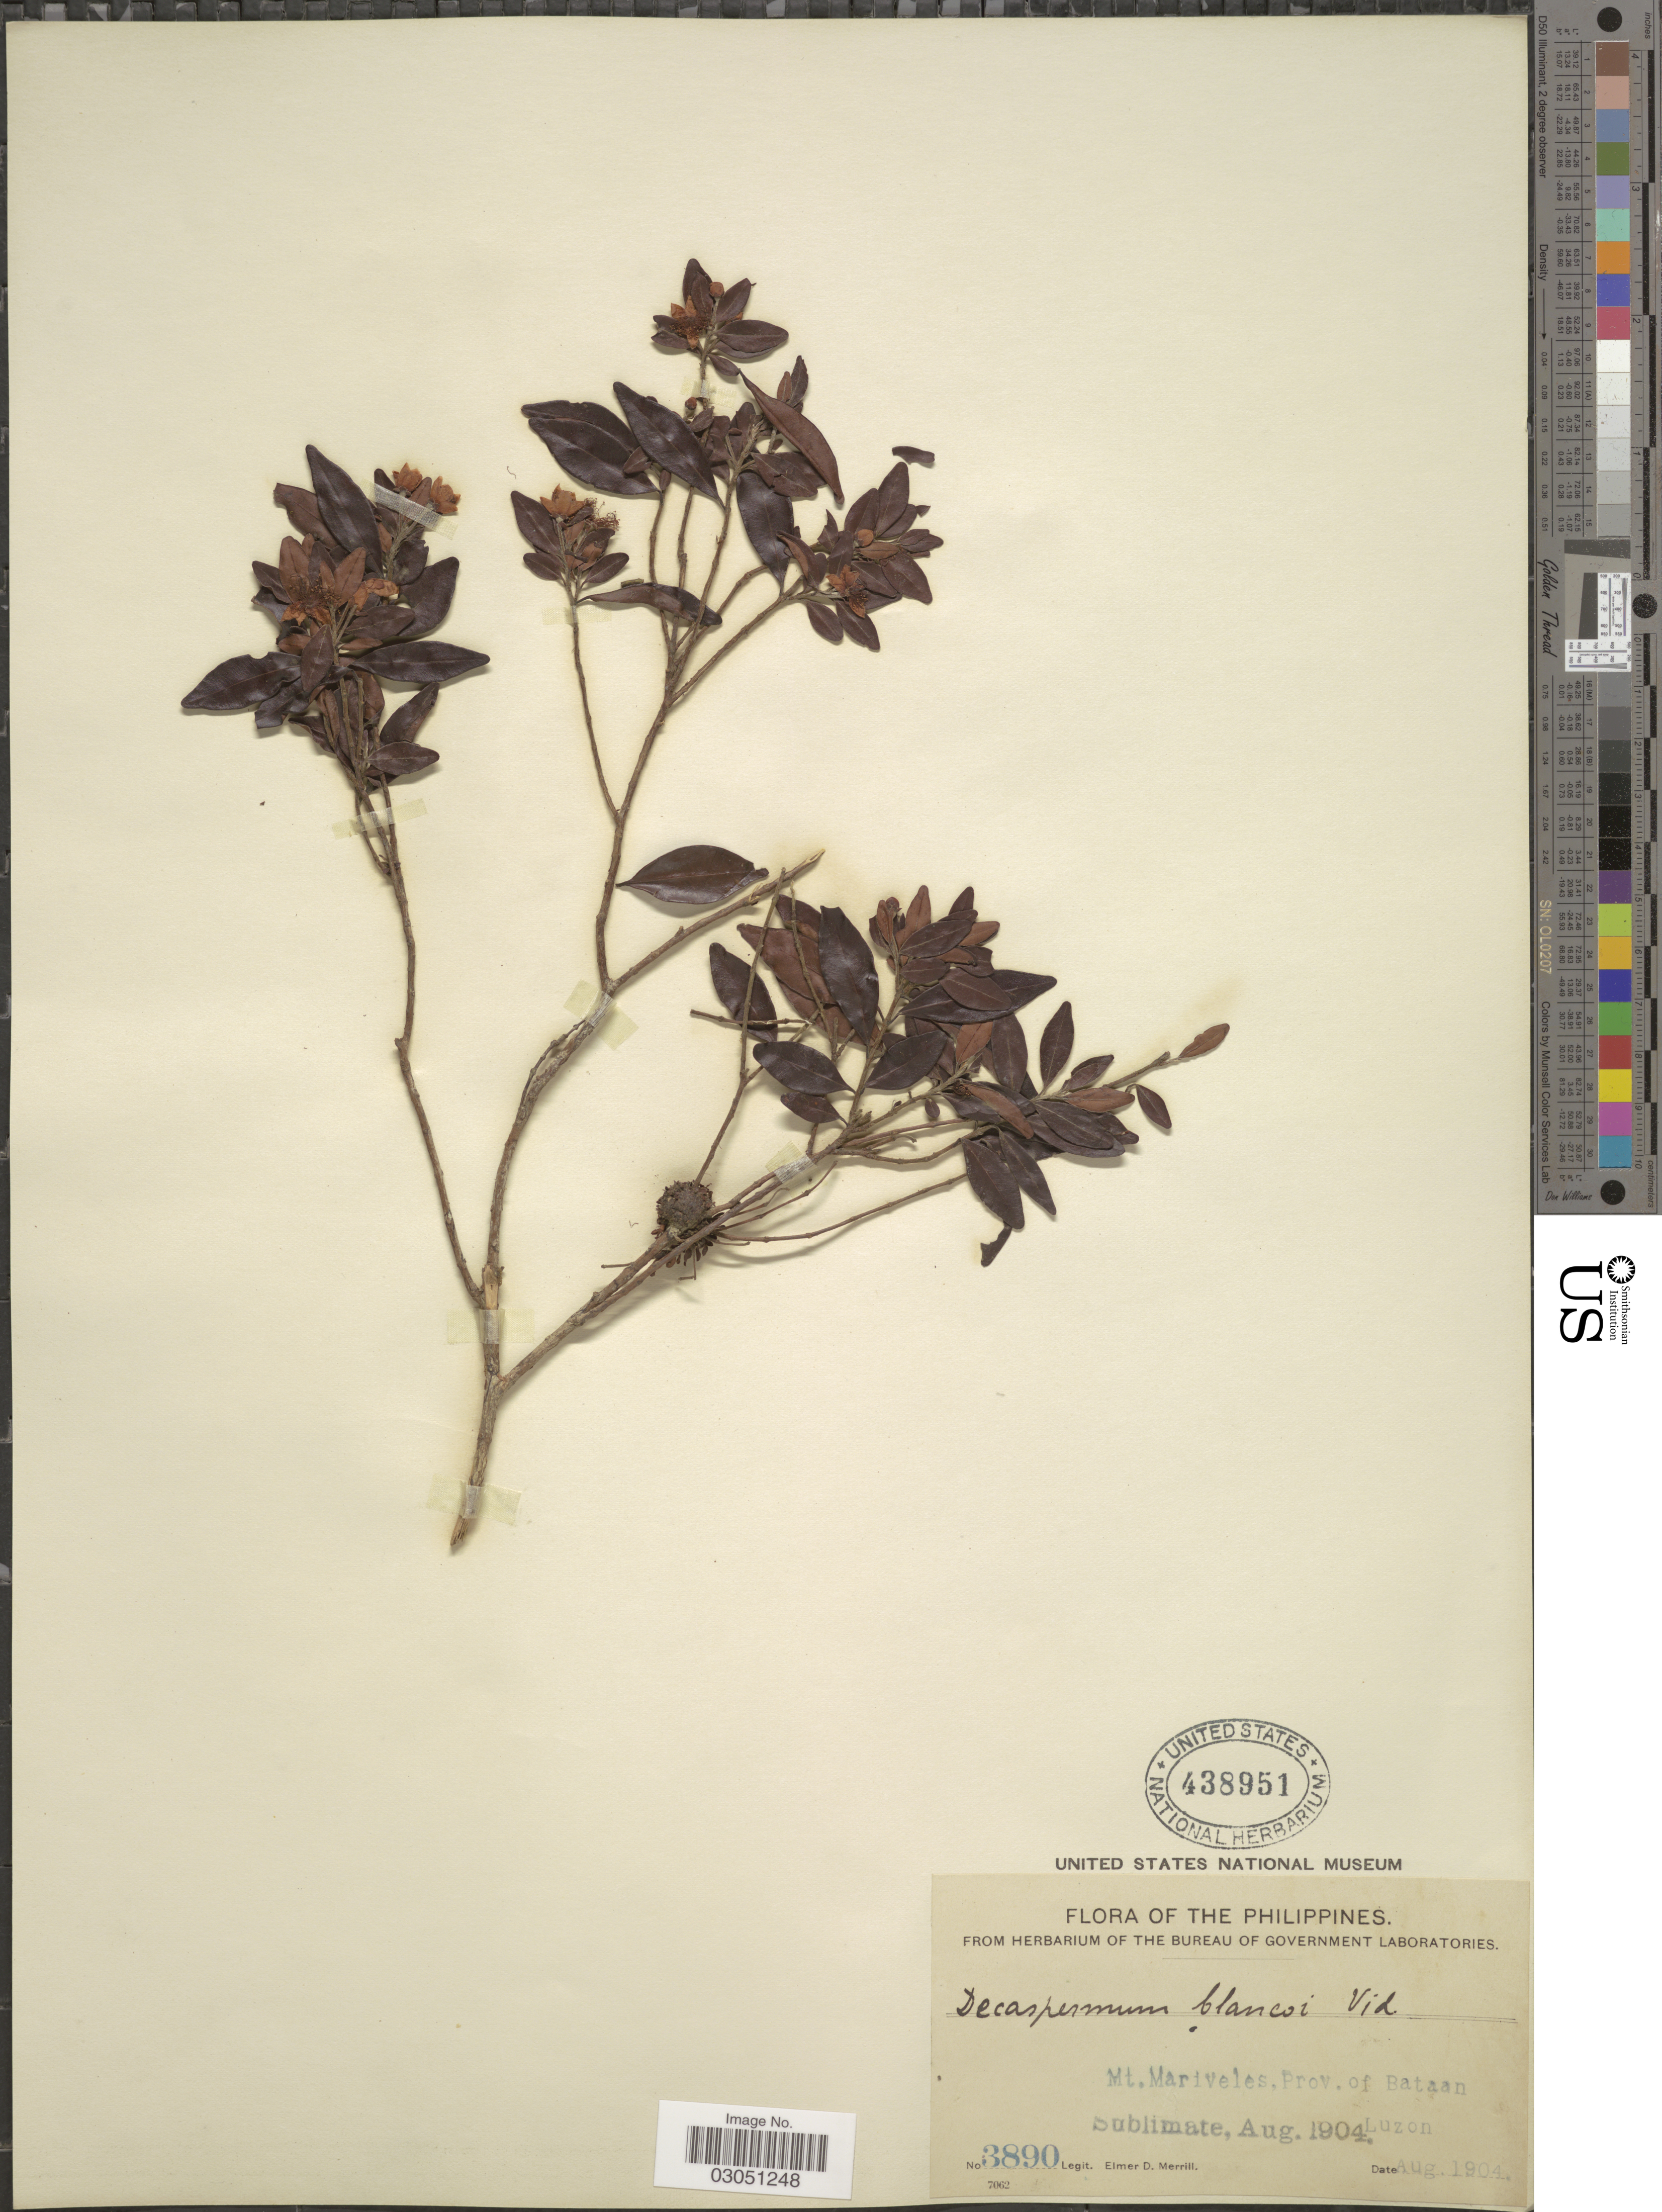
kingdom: Plantae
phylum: Tracheophyta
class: Magnoliopsida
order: Myrtales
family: Myrtaceae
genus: Decaspermum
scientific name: Decaspermum blancoi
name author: Vidal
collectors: E. D. Merrill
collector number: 3890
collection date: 1904-08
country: Philippines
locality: Mt. Mariveles, Prov. of Bataan, Luzon.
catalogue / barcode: US 438951